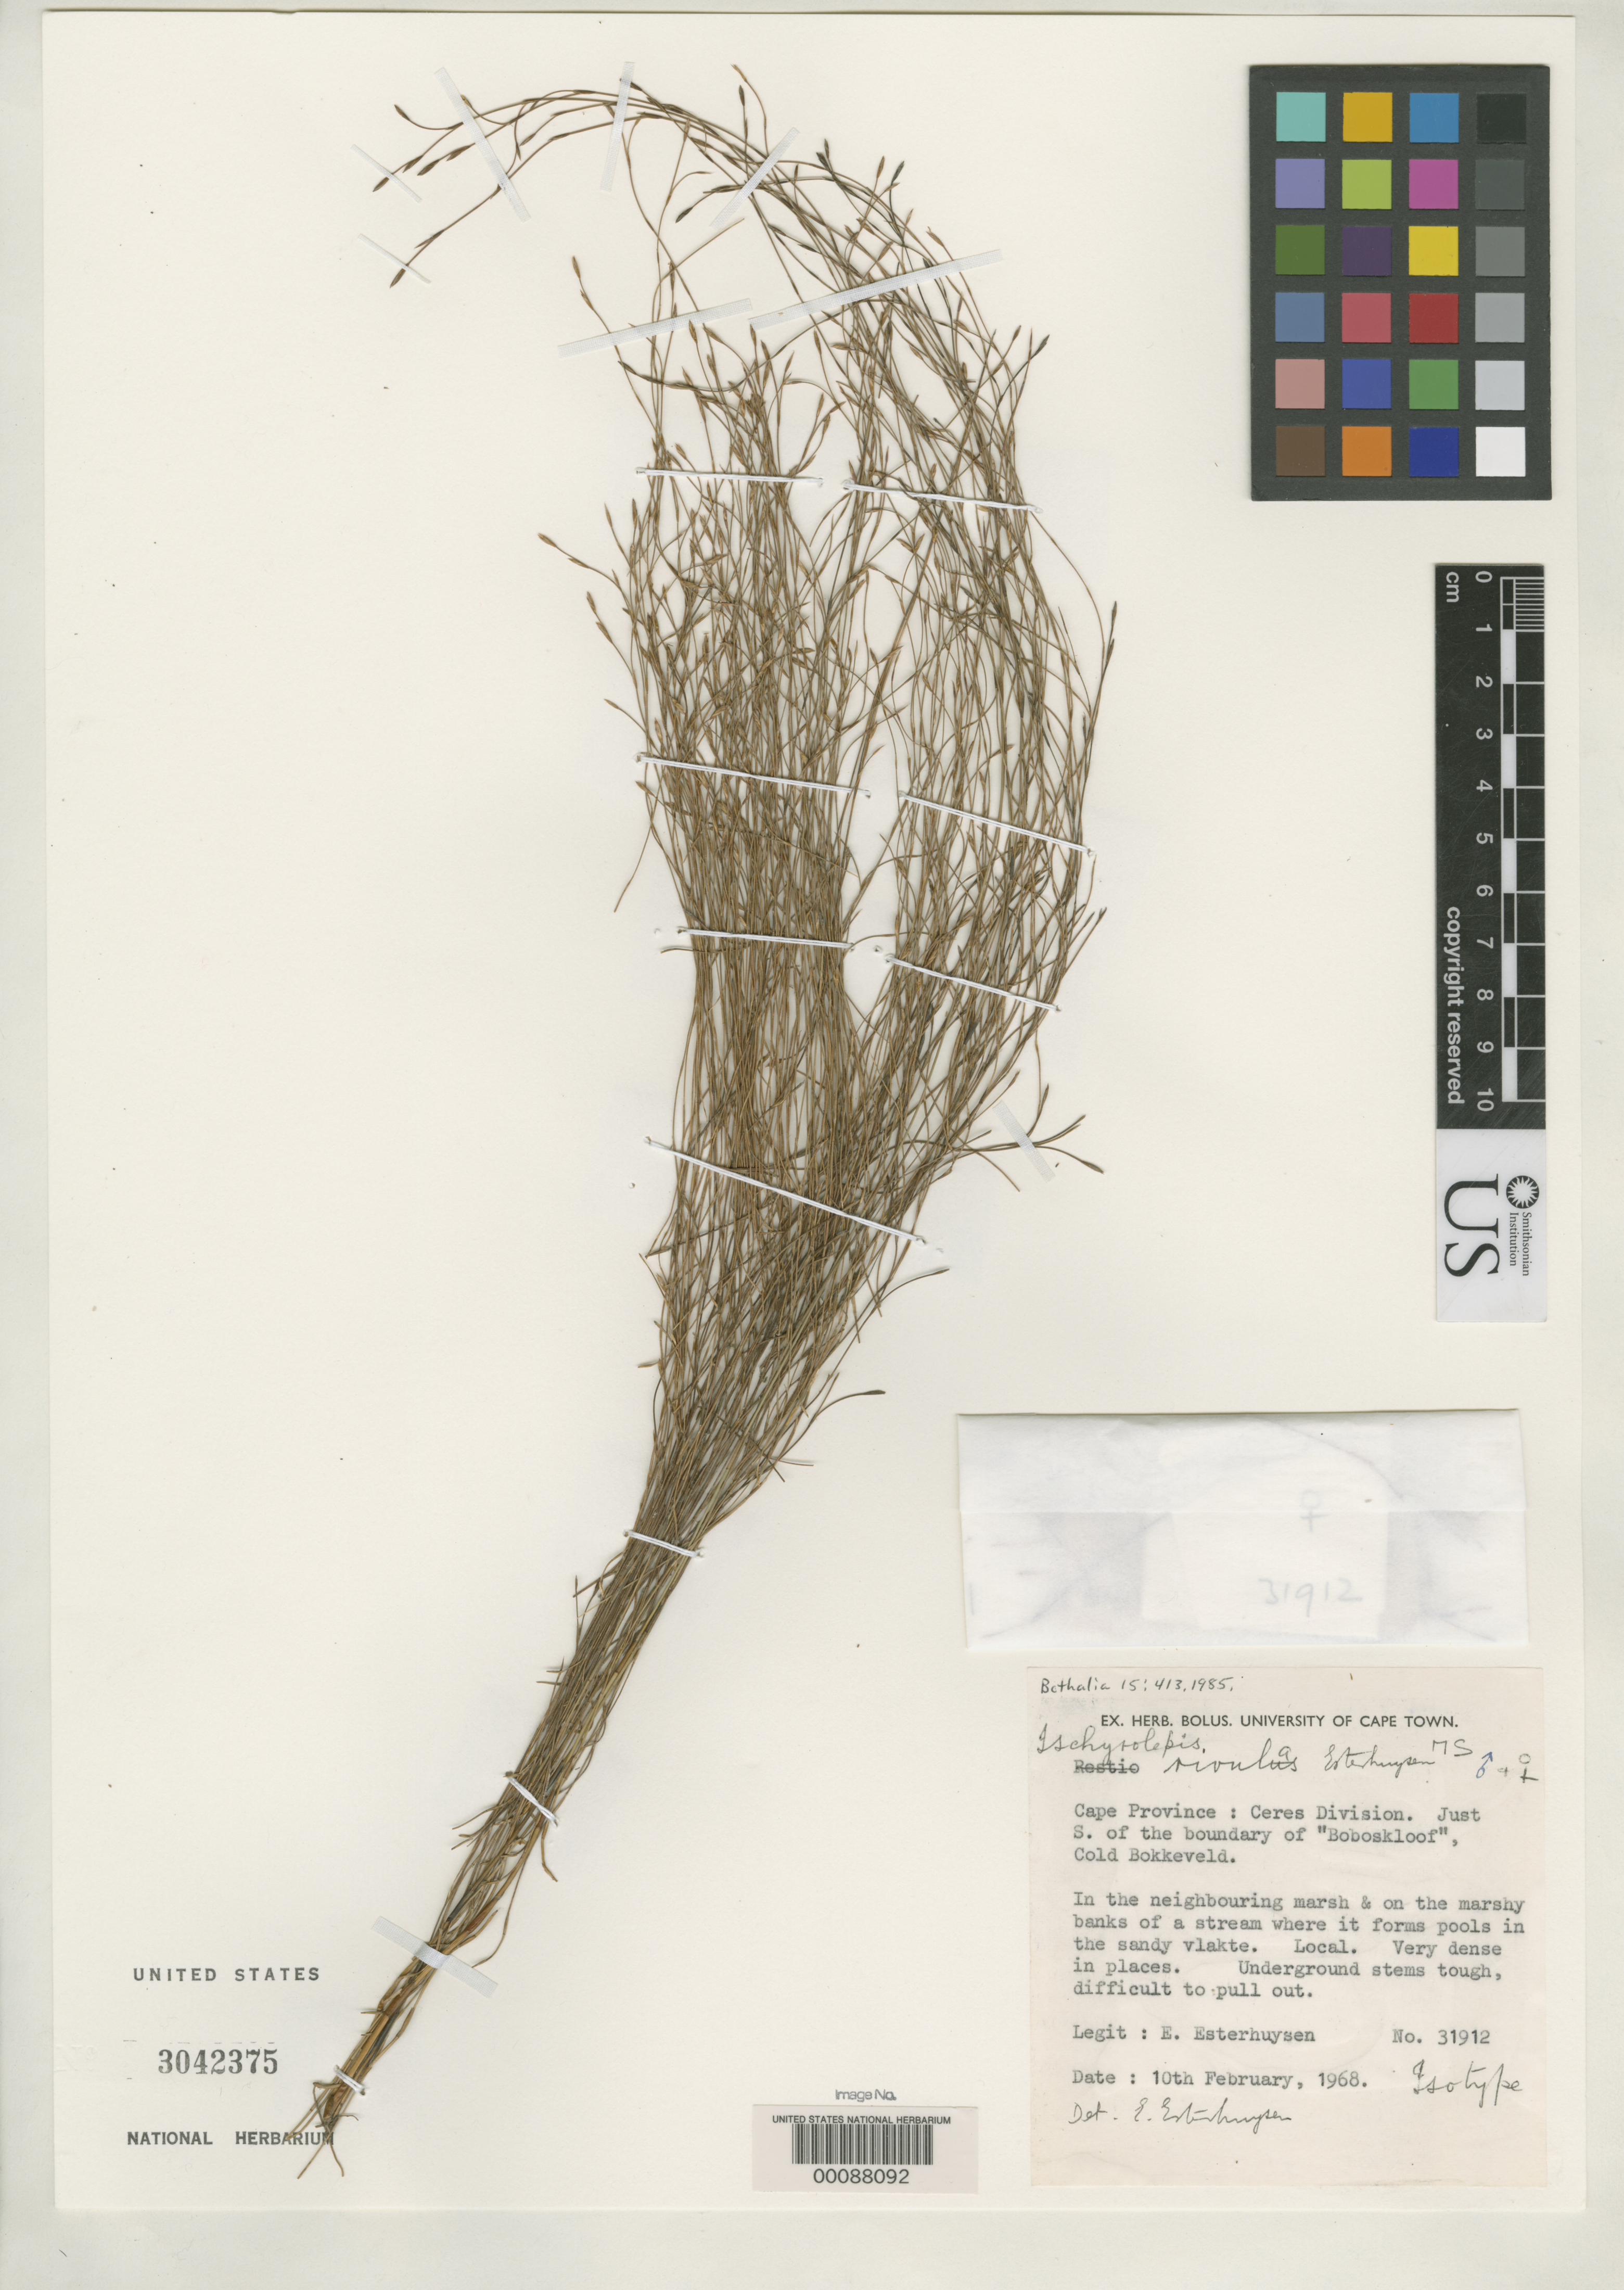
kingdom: Plantae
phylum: Tracheophyta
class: Liliopsida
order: Poales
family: Restionaceae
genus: Ischyrolepis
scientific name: Ischyrolepis rivula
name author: Esterh.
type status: Isotype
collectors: E. E. Esterhuysen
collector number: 31912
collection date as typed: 10 Feb 1968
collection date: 1968-02-10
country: South Africa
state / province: Western Cape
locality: S of boundary of "Boboskloof", Cold Bokkeveld. Ceres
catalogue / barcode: US 3042375